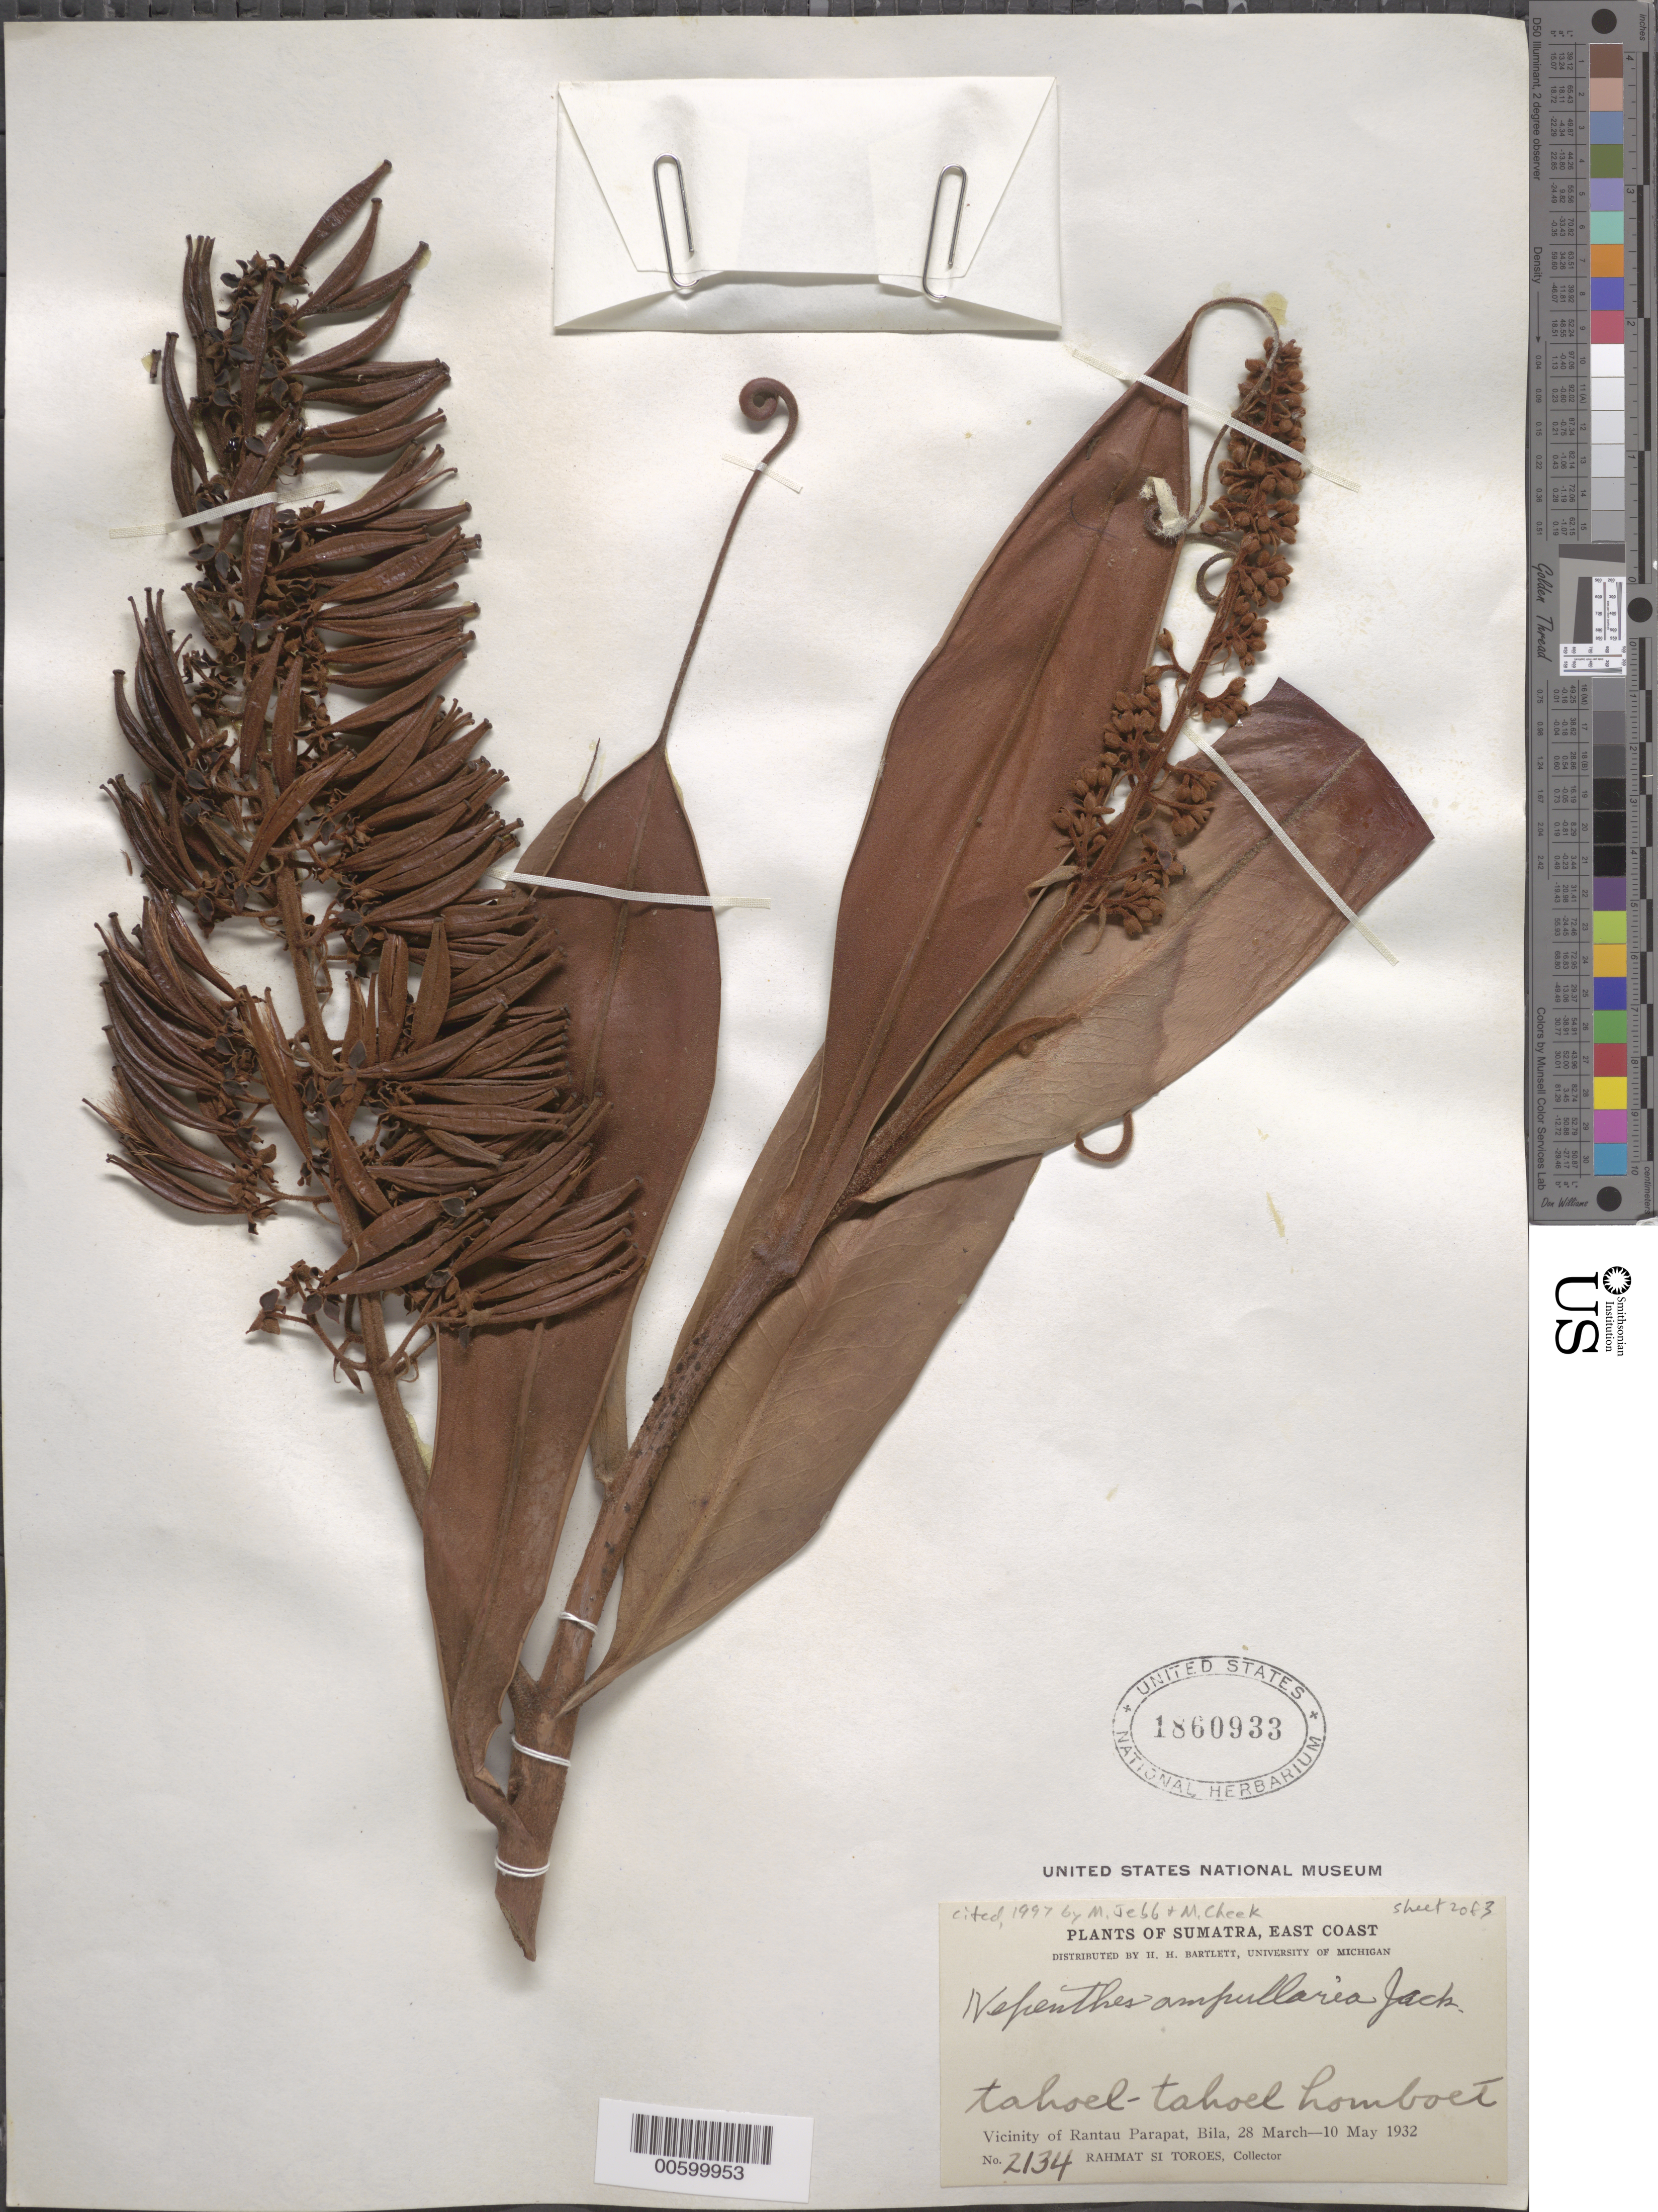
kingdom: Plantae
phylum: Tracheophyta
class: Magnoliopsida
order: Caryophyllales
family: Nepenthaceae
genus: Nepenthes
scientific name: Nepenthes ampullaria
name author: Jack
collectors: Rahmat Si Boeea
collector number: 2134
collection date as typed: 28 May 1932 to 10 May 1932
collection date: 1932-05-10/1932-05-28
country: Indonesia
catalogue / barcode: US 1860933